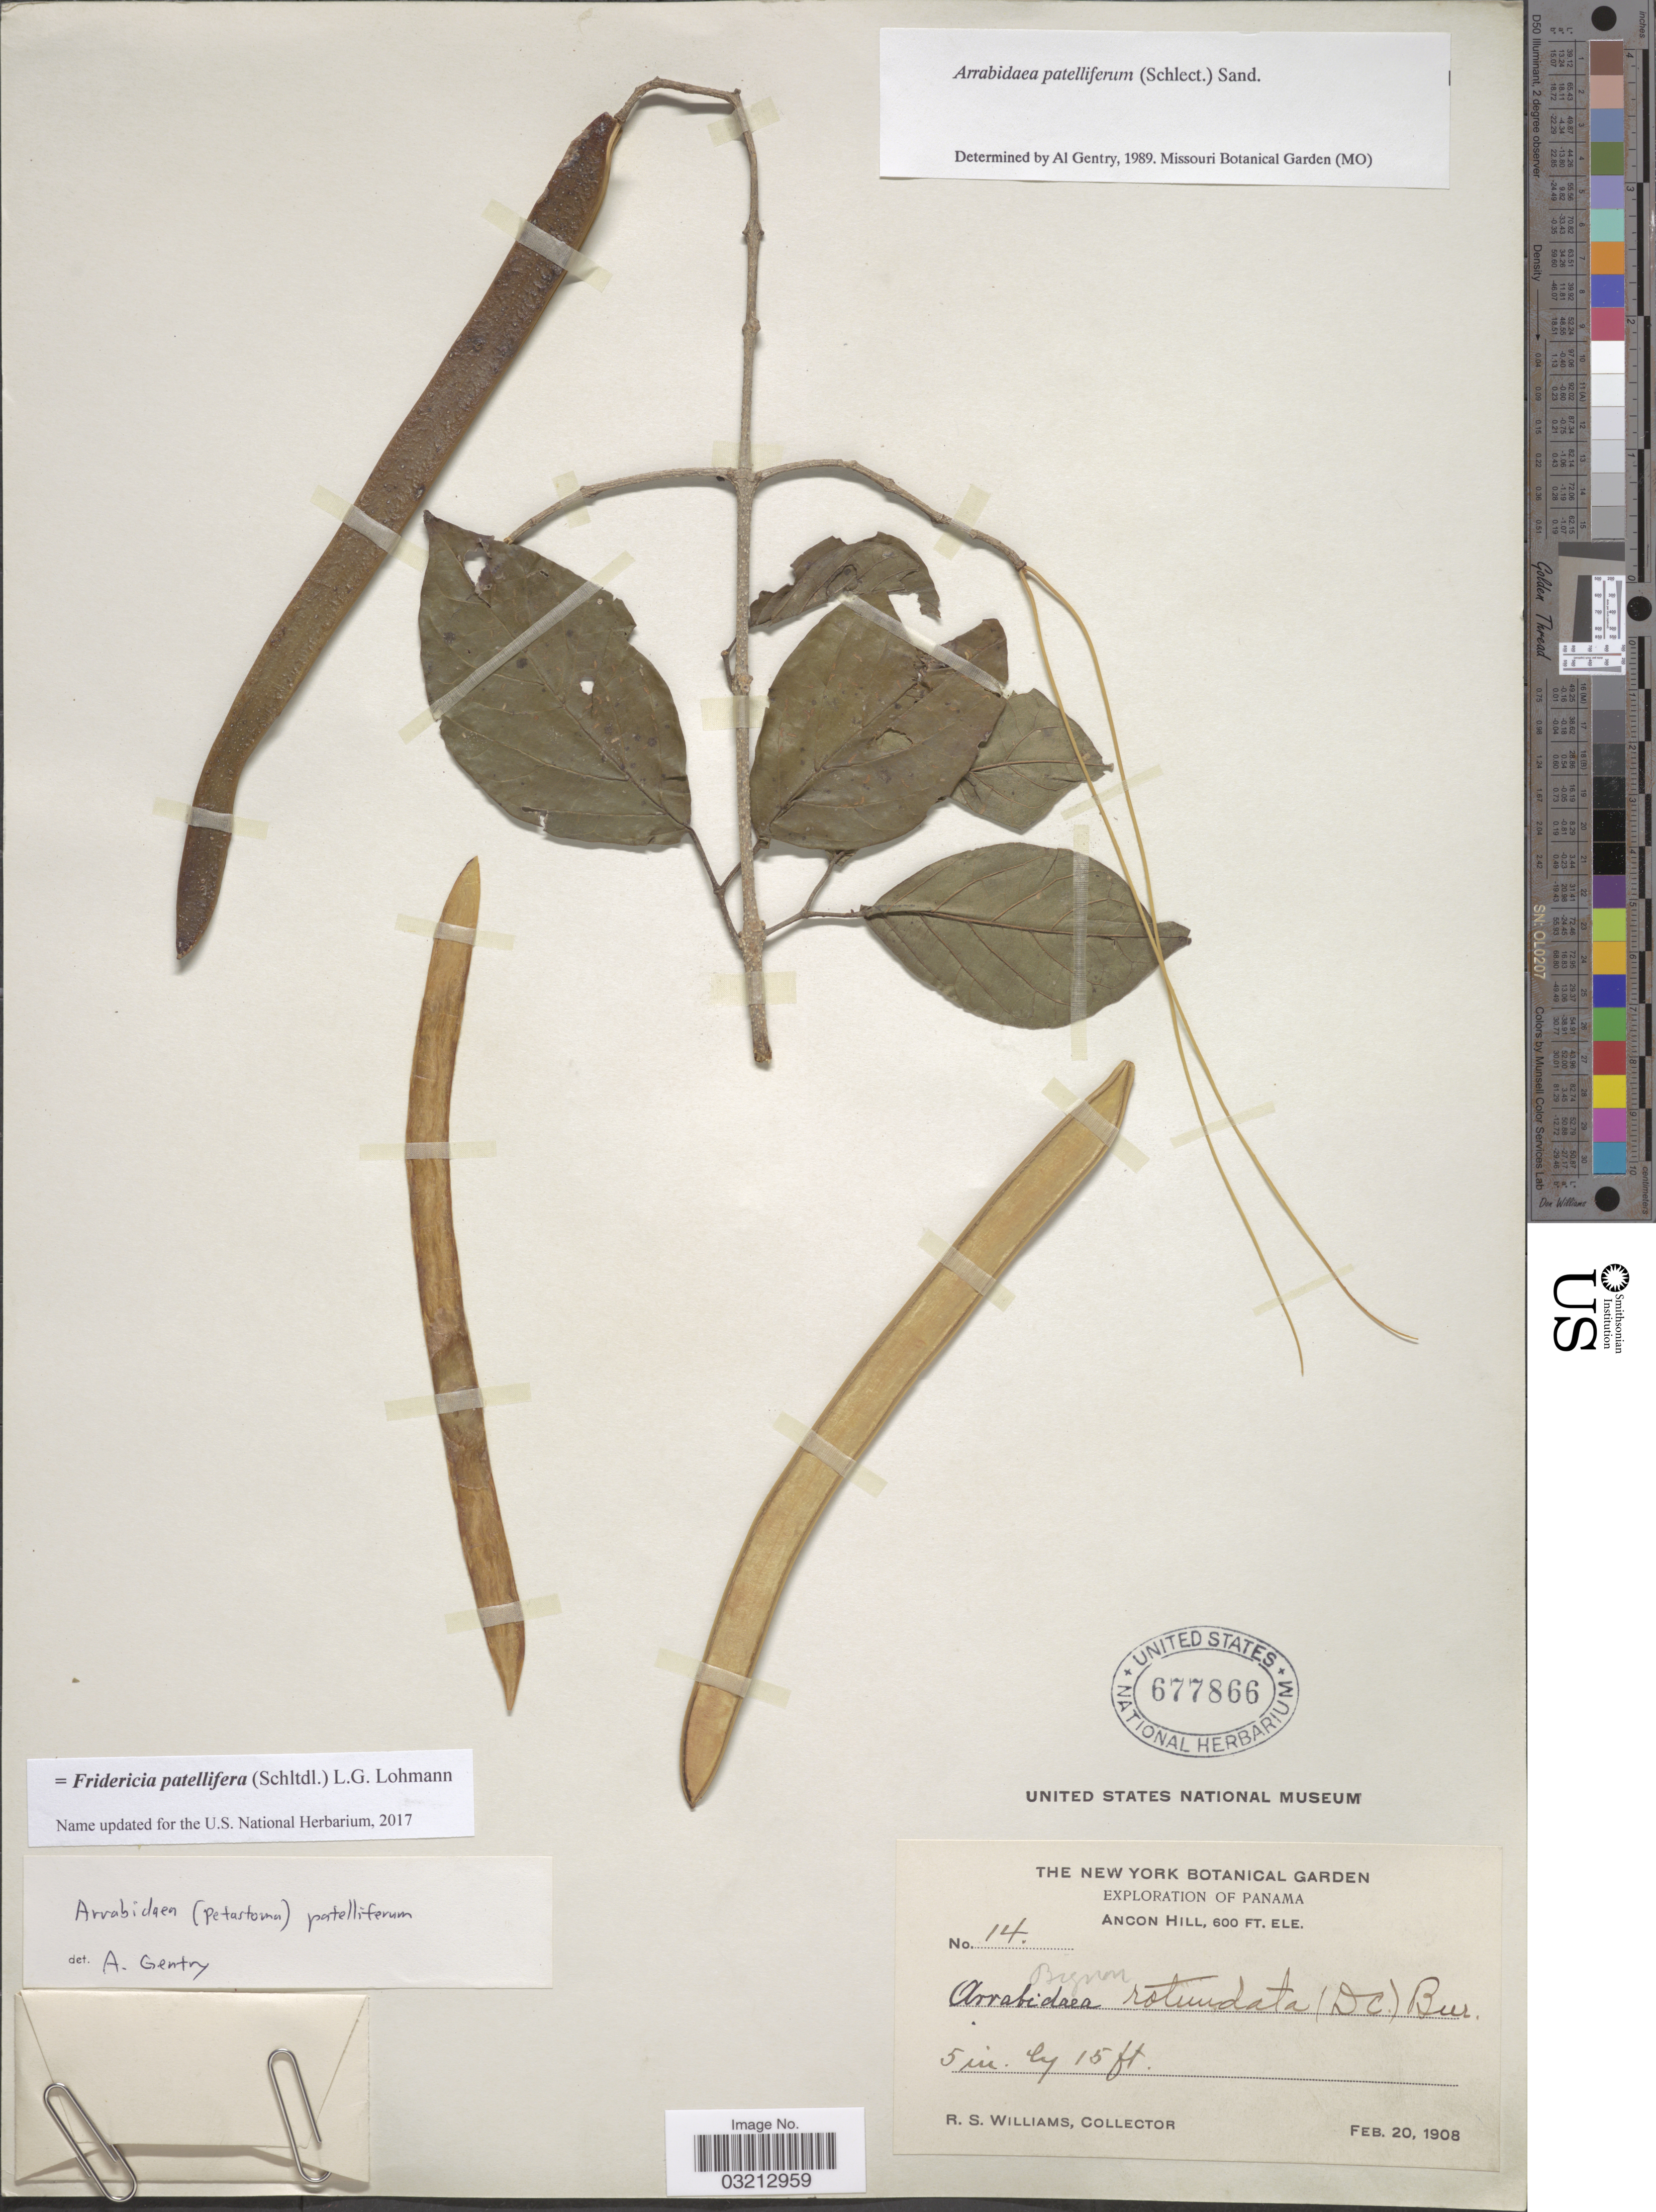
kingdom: Plantae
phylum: Tracheophyta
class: Magnoliopsida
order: Lamiales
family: Bignoniaceae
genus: Fridericia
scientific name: Fridericia patellifera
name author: (Schltdl.) L.G. Lohmann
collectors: R. S. Williams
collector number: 14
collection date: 1908-02-20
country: Panama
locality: Ancon Hill.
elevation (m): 183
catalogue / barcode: US 677866